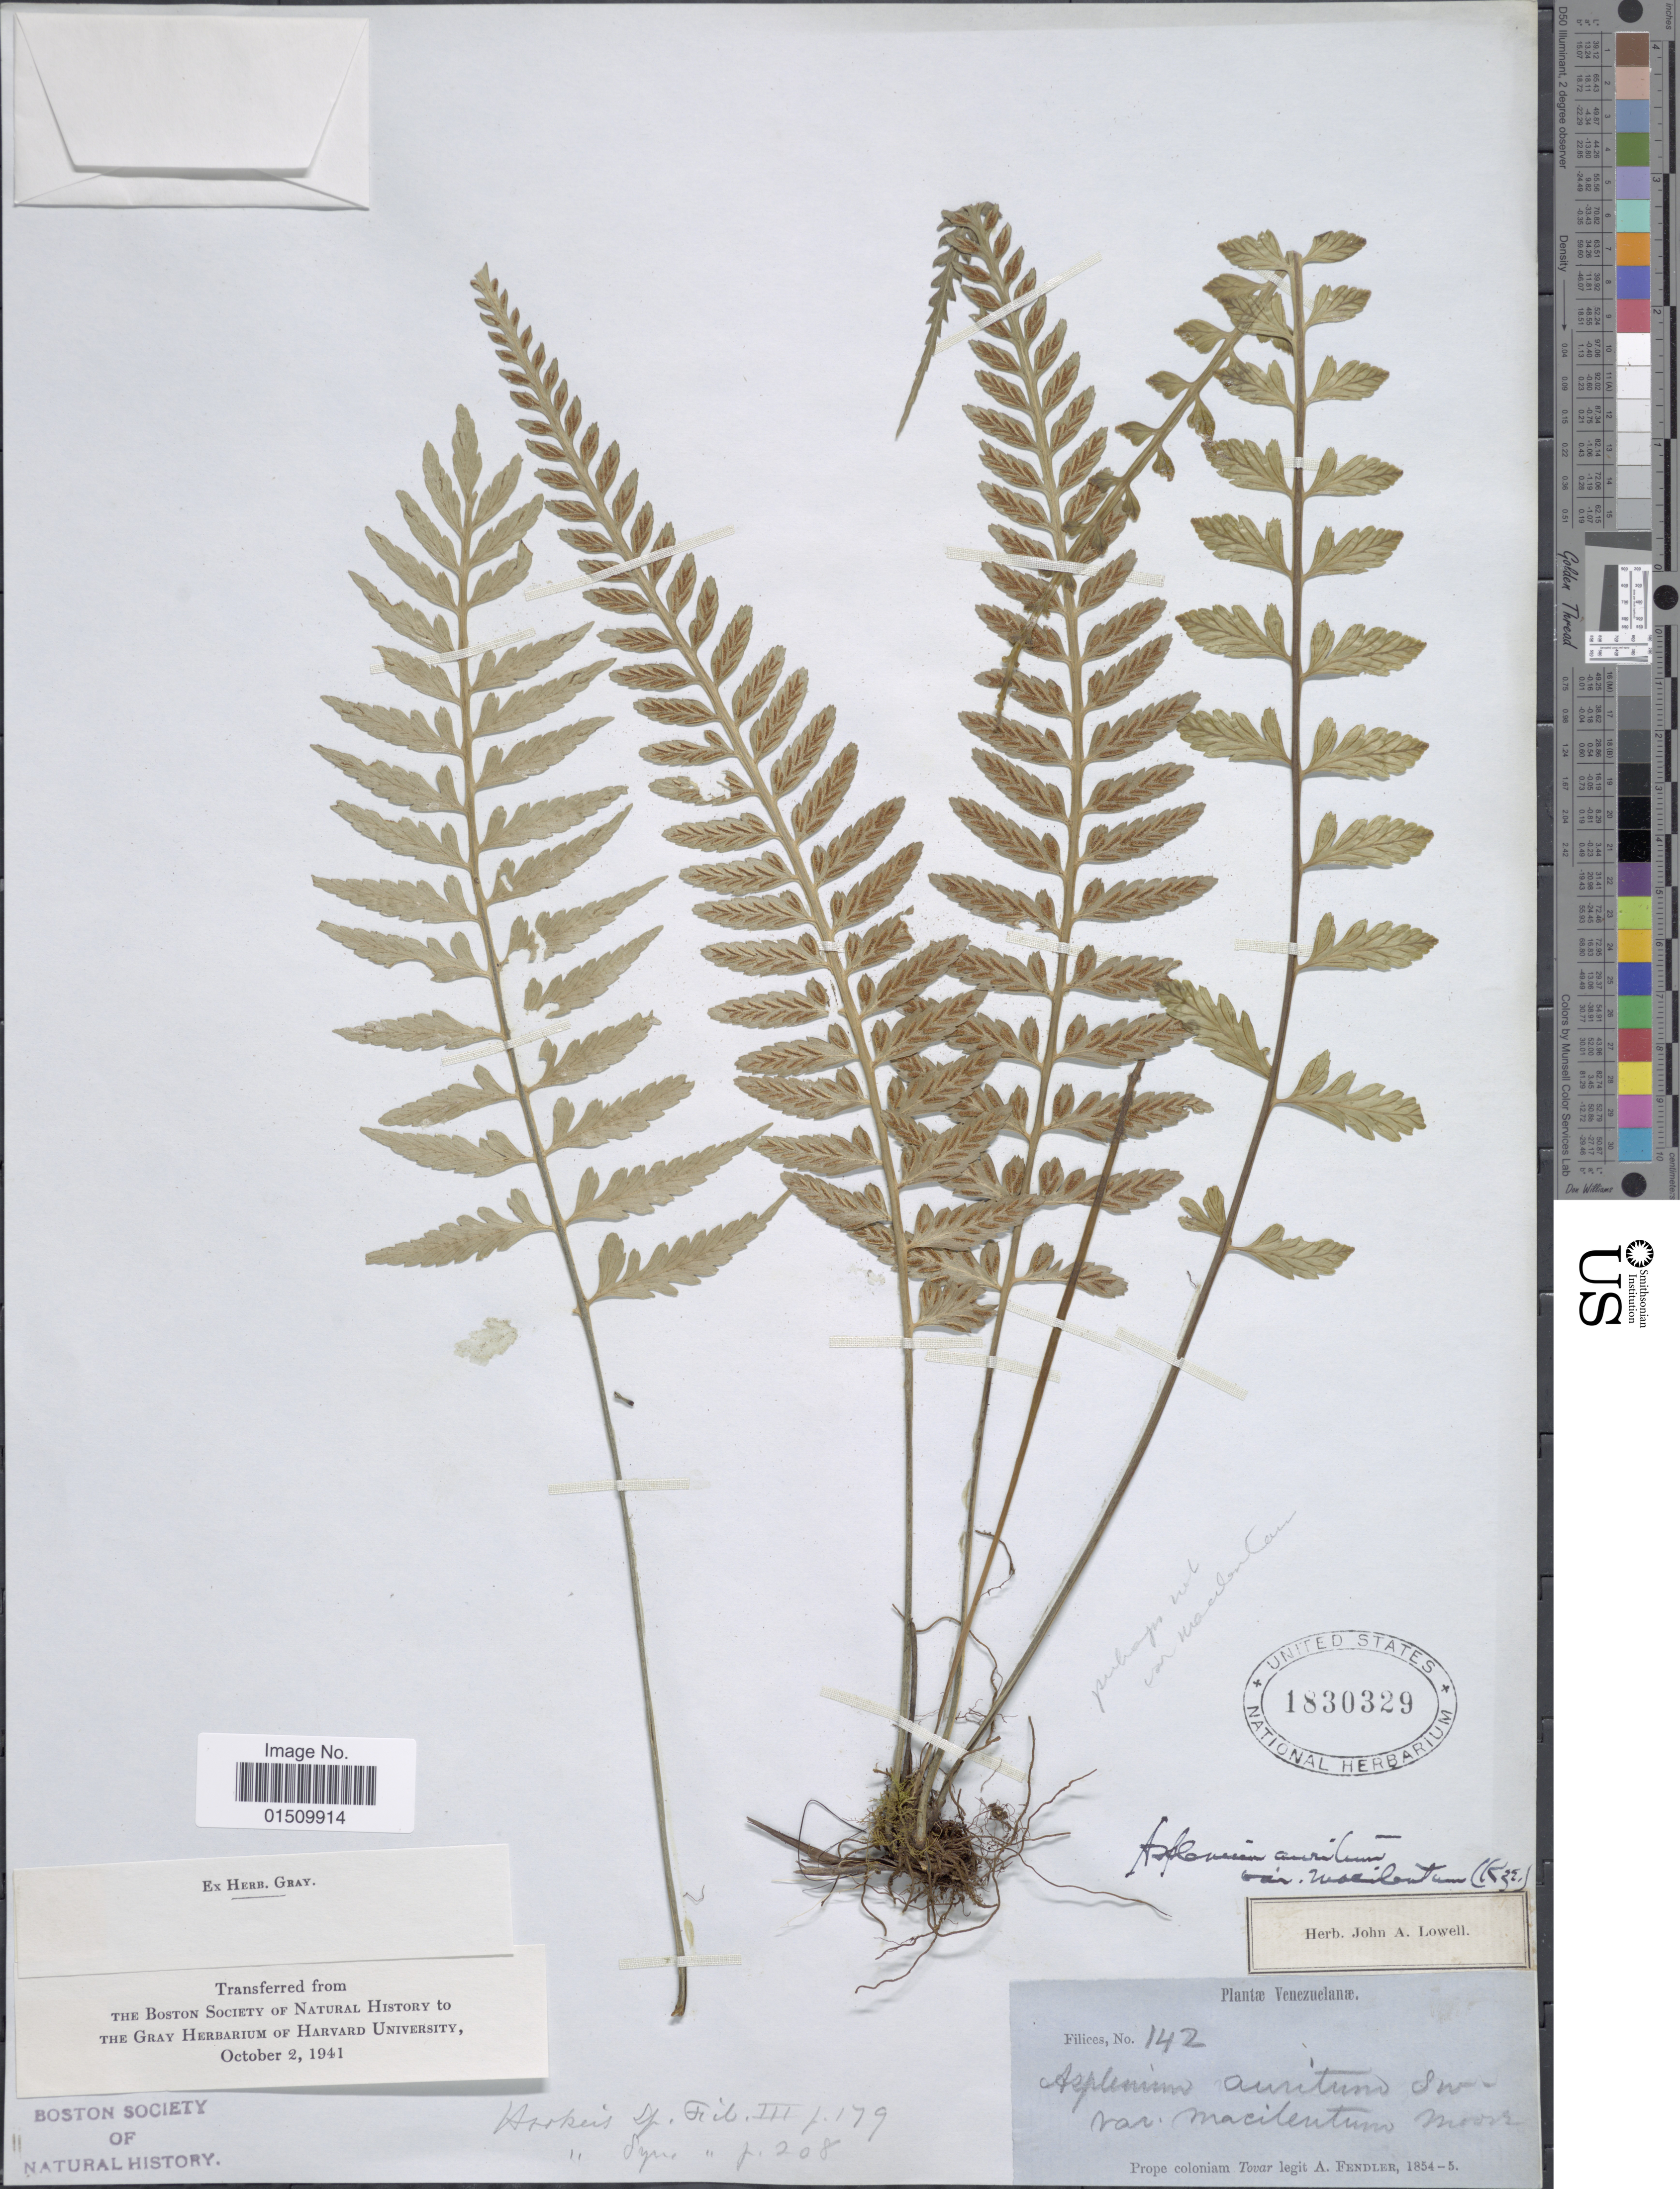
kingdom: Plantae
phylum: Tracheophyta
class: Polypodiopsida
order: Polypodiales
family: Aspleniaceae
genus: Asplenium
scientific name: Asplenium auritum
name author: Sw.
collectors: A. Fendler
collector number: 142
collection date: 1854/1855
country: Venezuela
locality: Venezuelanae, Prope coloniam Tovar.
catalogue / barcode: US 1830329